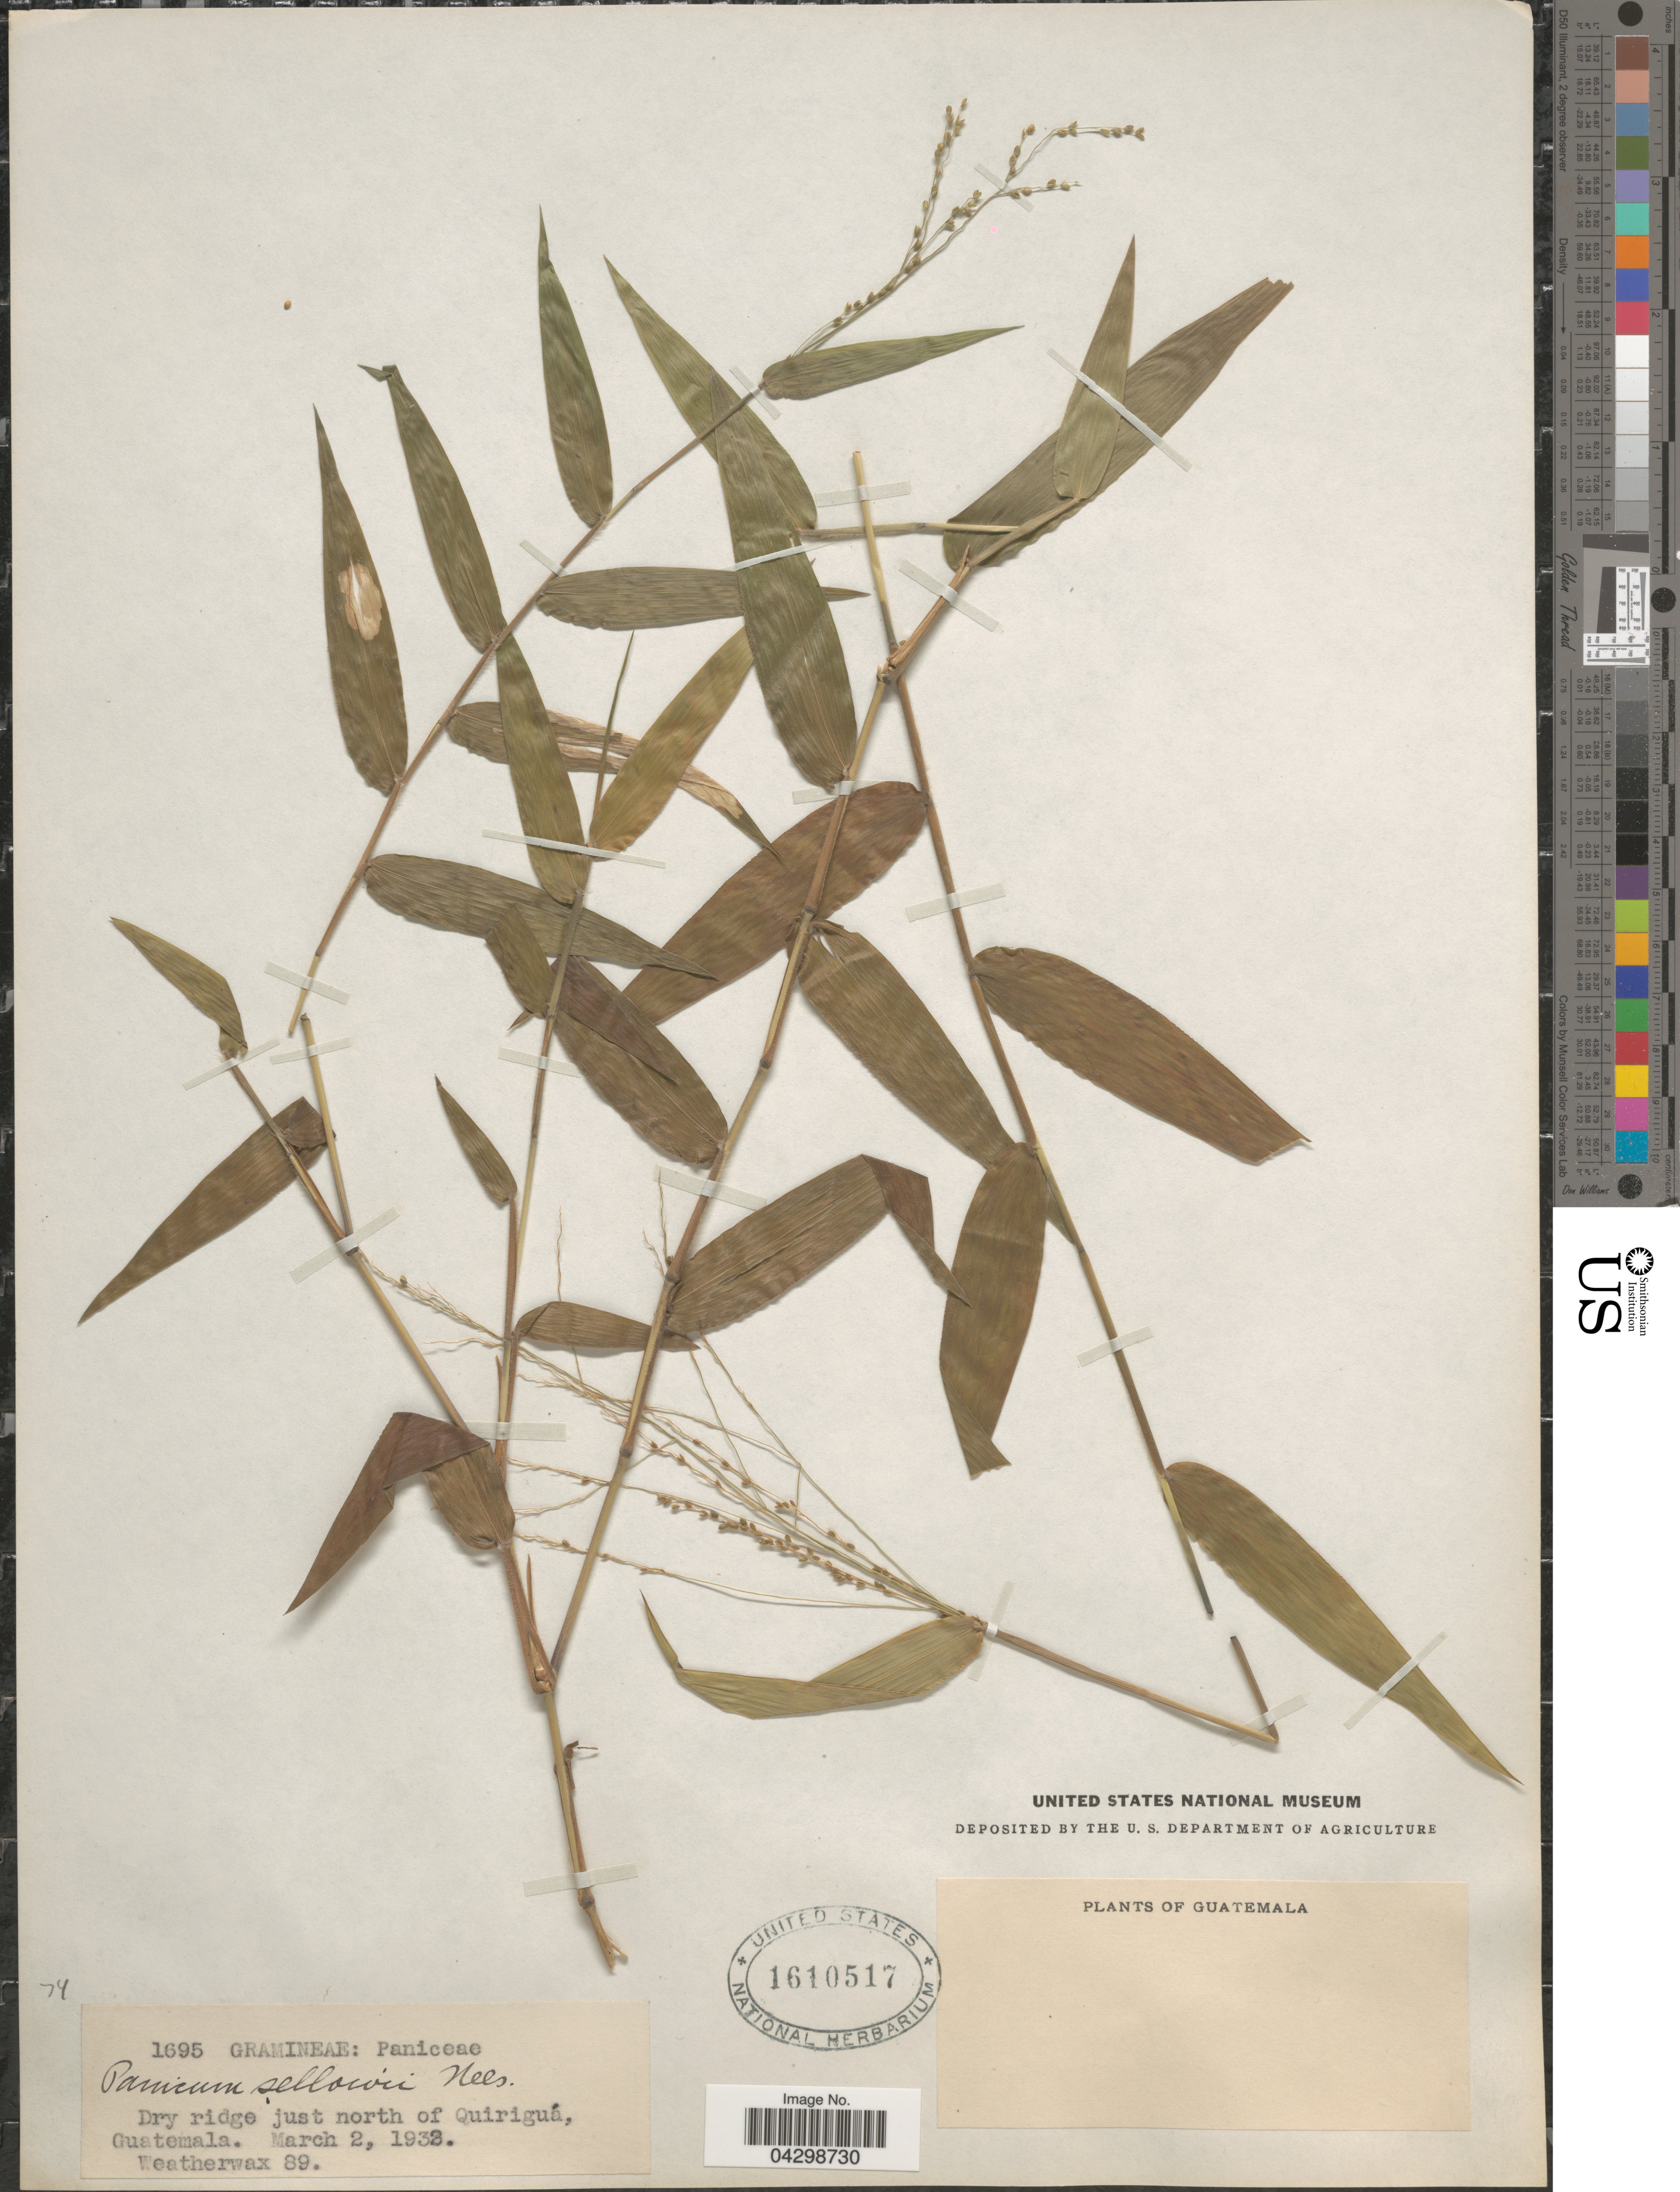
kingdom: Plantae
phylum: Tracheophyta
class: Liliopsida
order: Poales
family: Poaceae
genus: Panicum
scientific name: Panicum sellowii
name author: Nees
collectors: -. Weatherwax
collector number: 89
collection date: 1932-03-02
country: Guatemala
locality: Dry ridge just north of Quiriguá.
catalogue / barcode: US 1610517